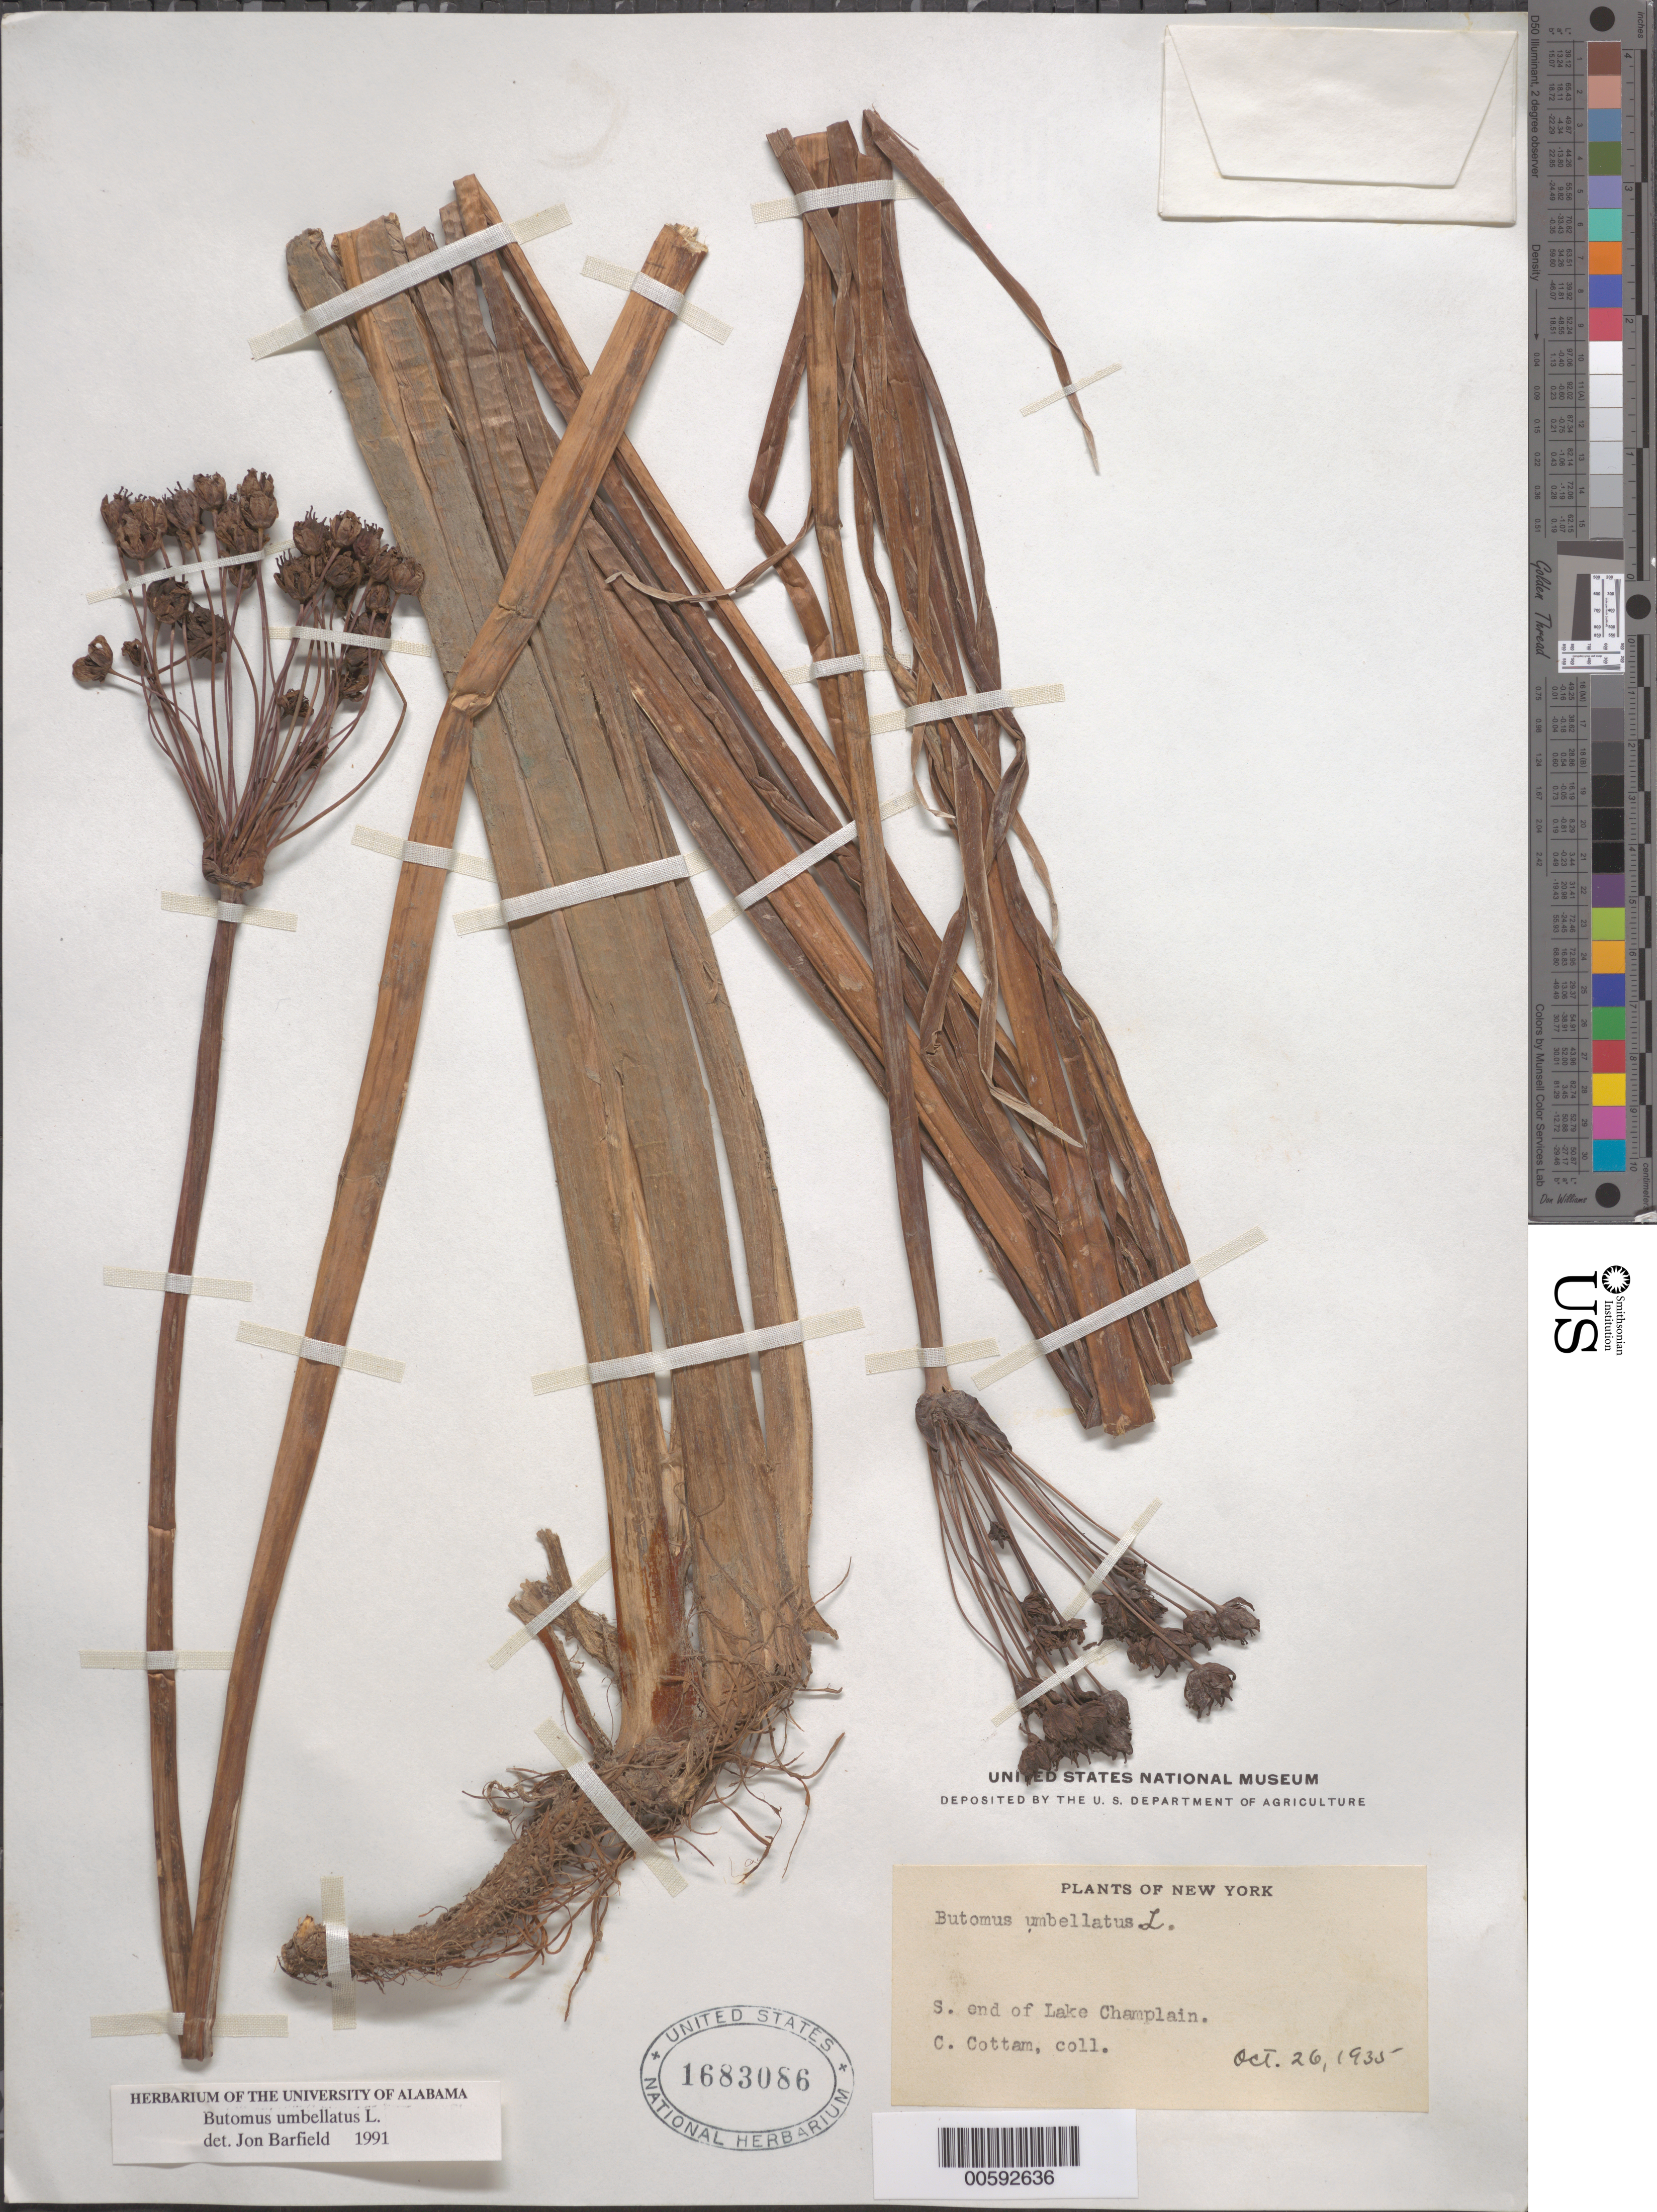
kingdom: Plantae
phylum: Tracheophyta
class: Liliopsida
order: Alismatales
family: Butomaceae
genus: Butomus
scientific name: Butomus umbellatus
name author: L.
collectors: C. Cottam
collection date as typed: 26 Oct 1935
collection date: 1935-10-26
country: United States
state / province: New York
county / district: Clinton Co.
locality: S end of Lake Champlain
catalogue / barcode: US 1683086